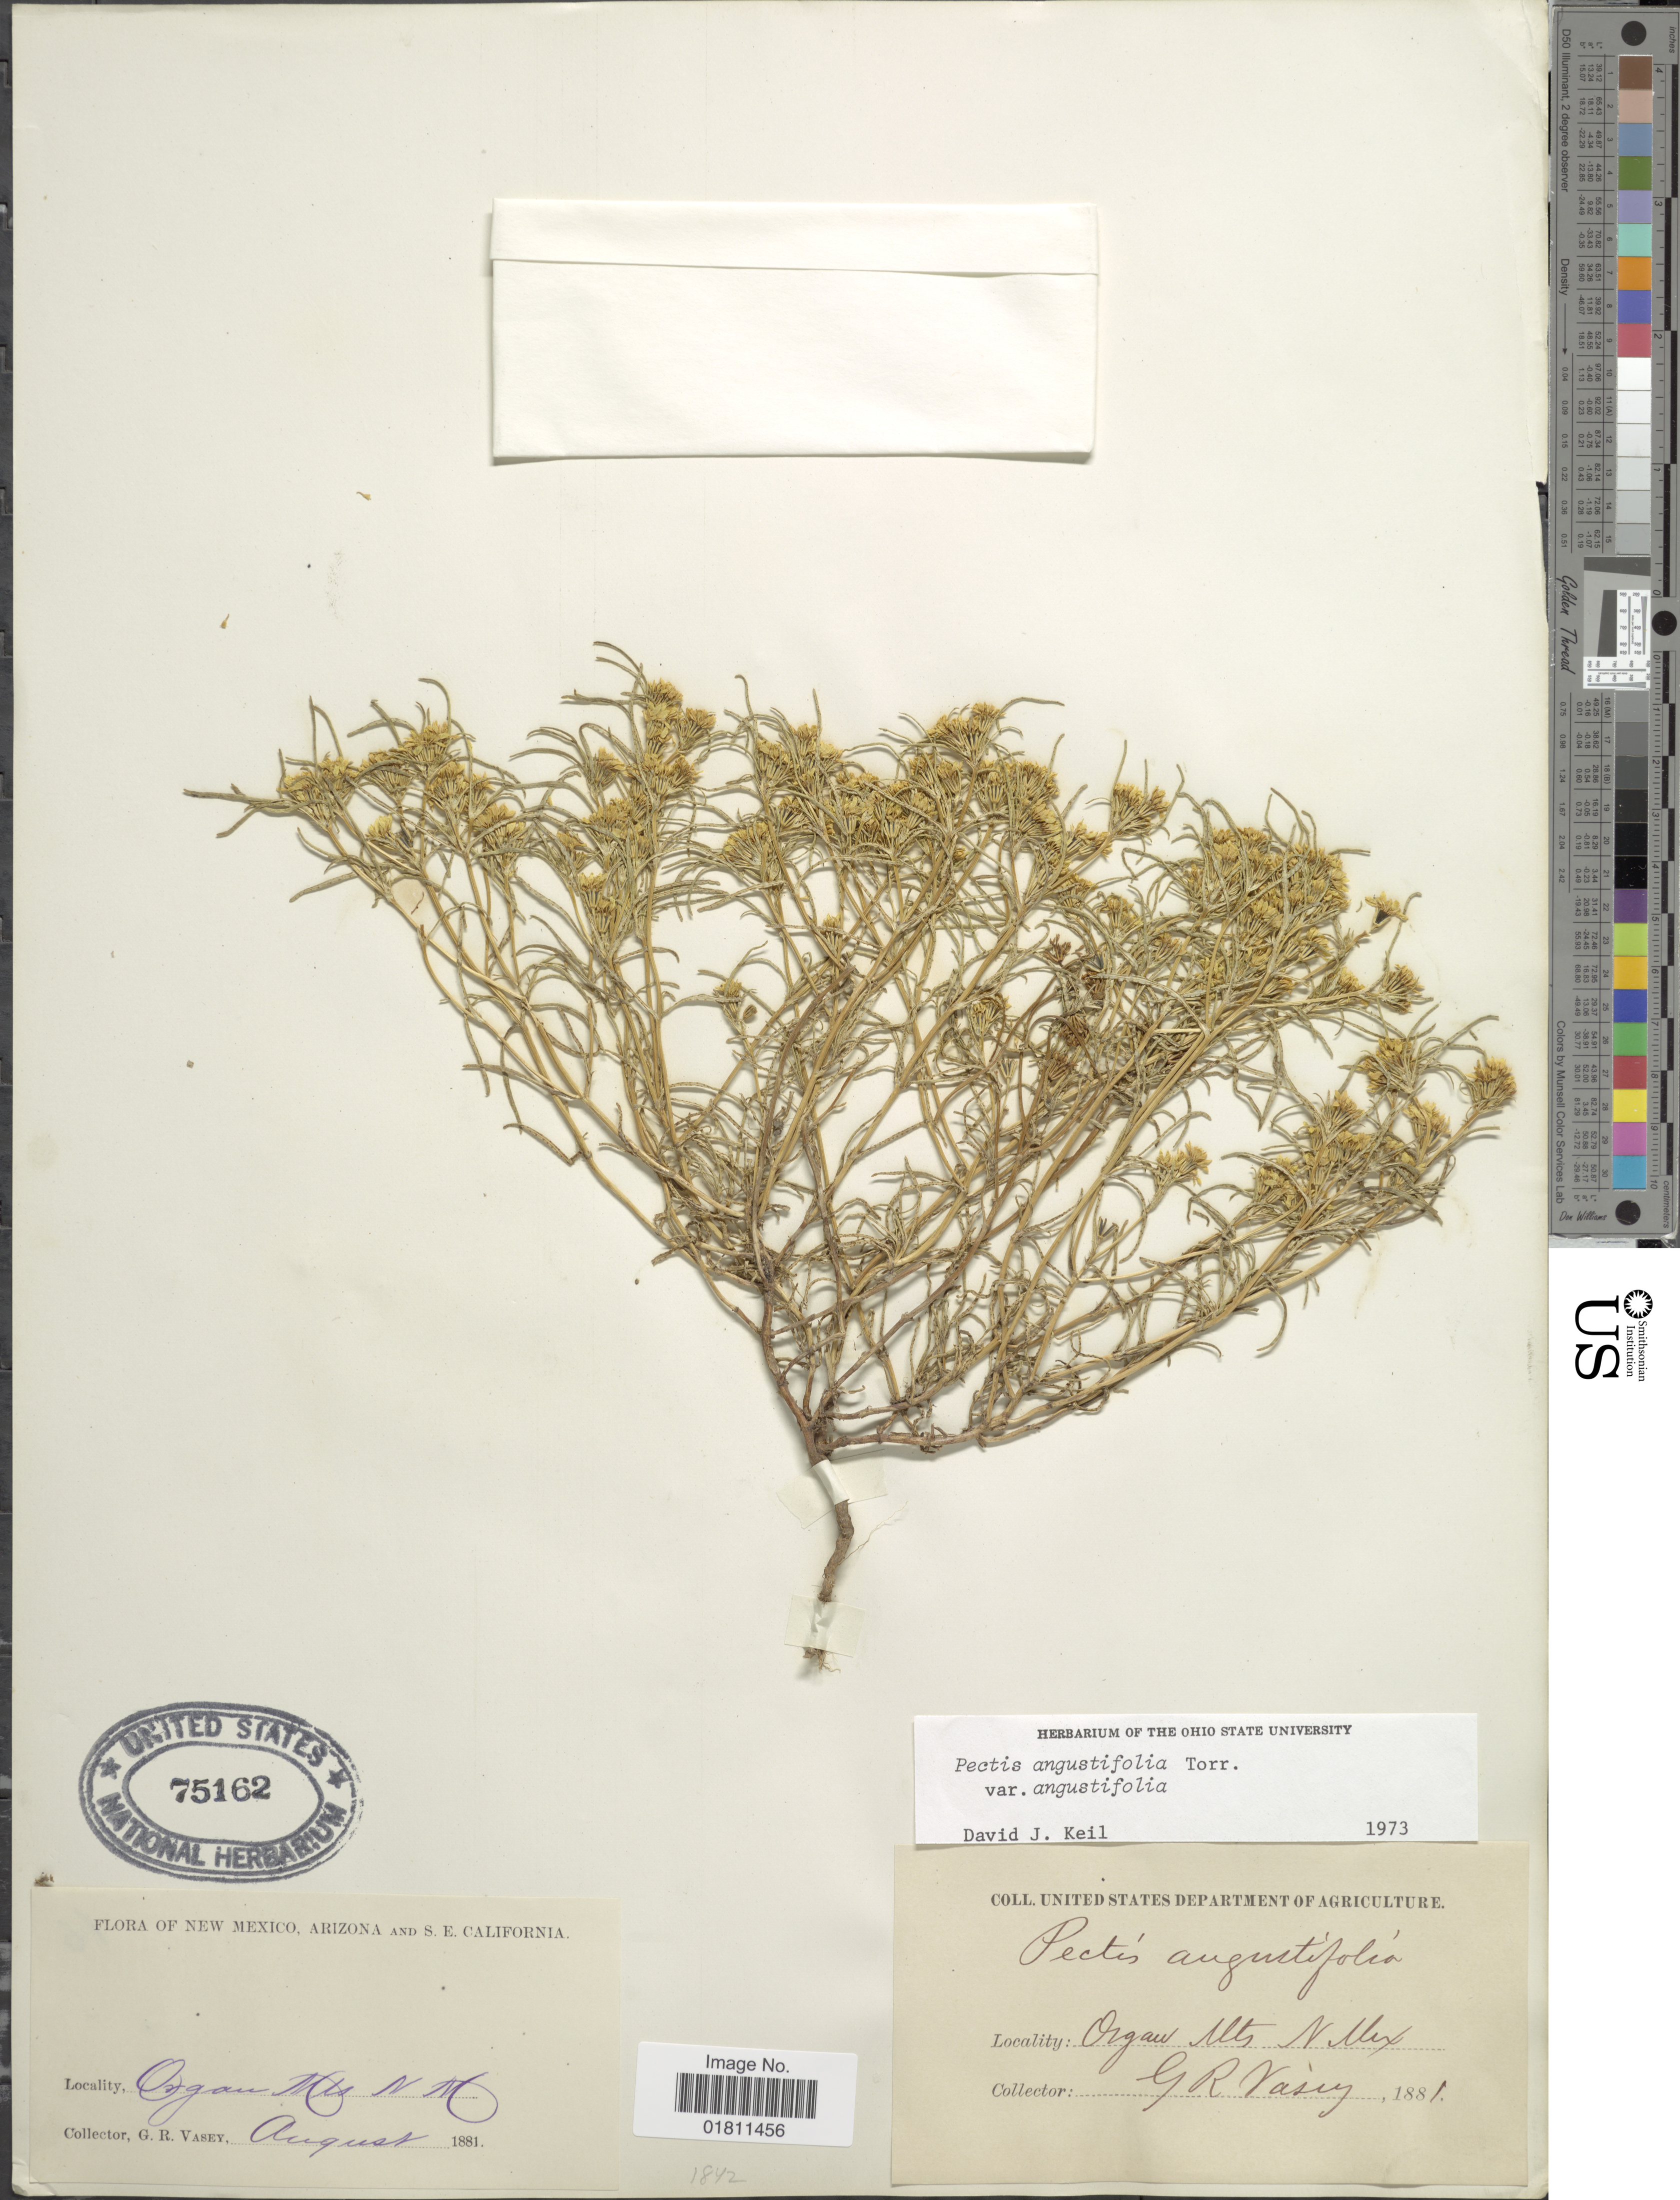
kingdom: Plantae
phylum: Tracheophyta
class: Magnoliopsida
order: Asterales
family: Asteraceae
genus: Pectis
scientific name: Pectis angustifolia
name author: Torr.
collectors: G. R. Vasey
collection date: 1881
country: United States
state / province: New Mexico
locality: Organ Mts. N. Mex.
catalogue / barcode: US 75162